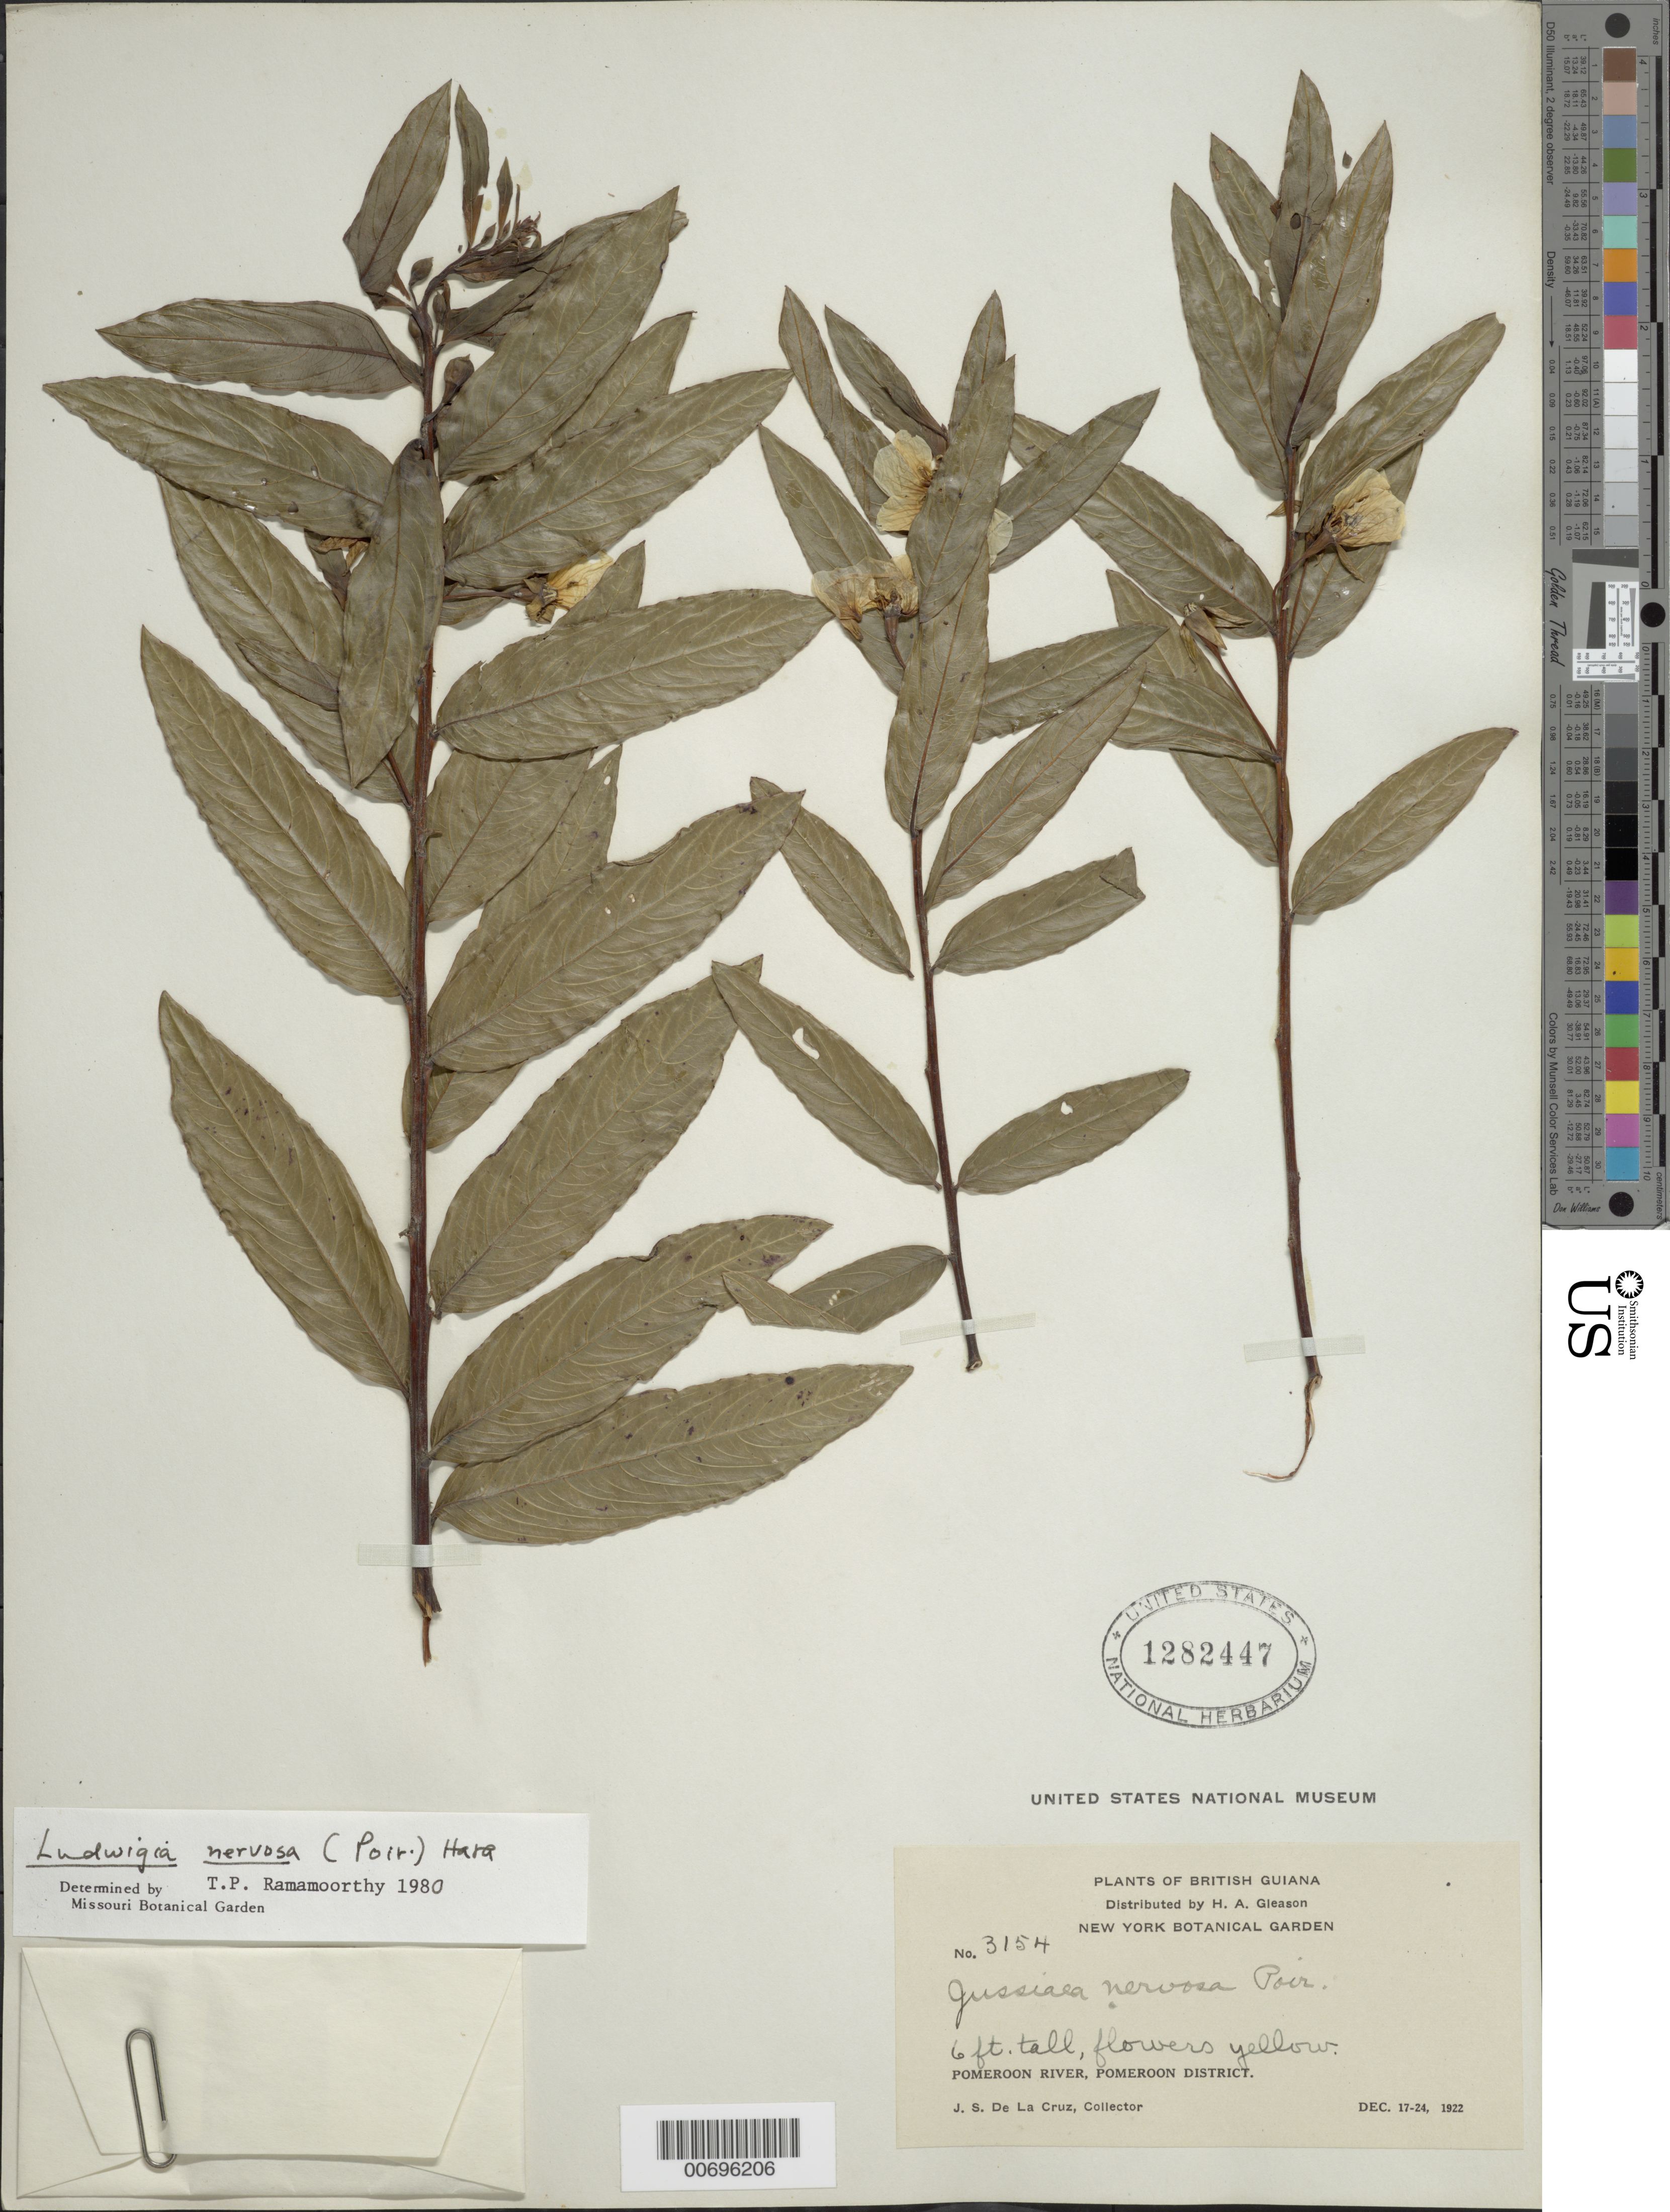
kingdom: Plantae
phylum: Tracheophyta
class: Magnoliopsida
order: Myrtales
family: Onagraceae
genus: Ludwigia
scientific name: Ludwigia nervosa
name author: (Poir.) H. Hara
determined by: Ramamoorthy, T. P.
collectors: J. S. de la Cruz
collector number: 3154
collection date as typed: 17-Dec-22 to 24-Dec-22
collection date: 1922-12-17/1922-12-24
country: Guyana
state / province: Pomeroon-Supenaam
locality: Pomeroon R.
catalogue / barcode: US 1282447